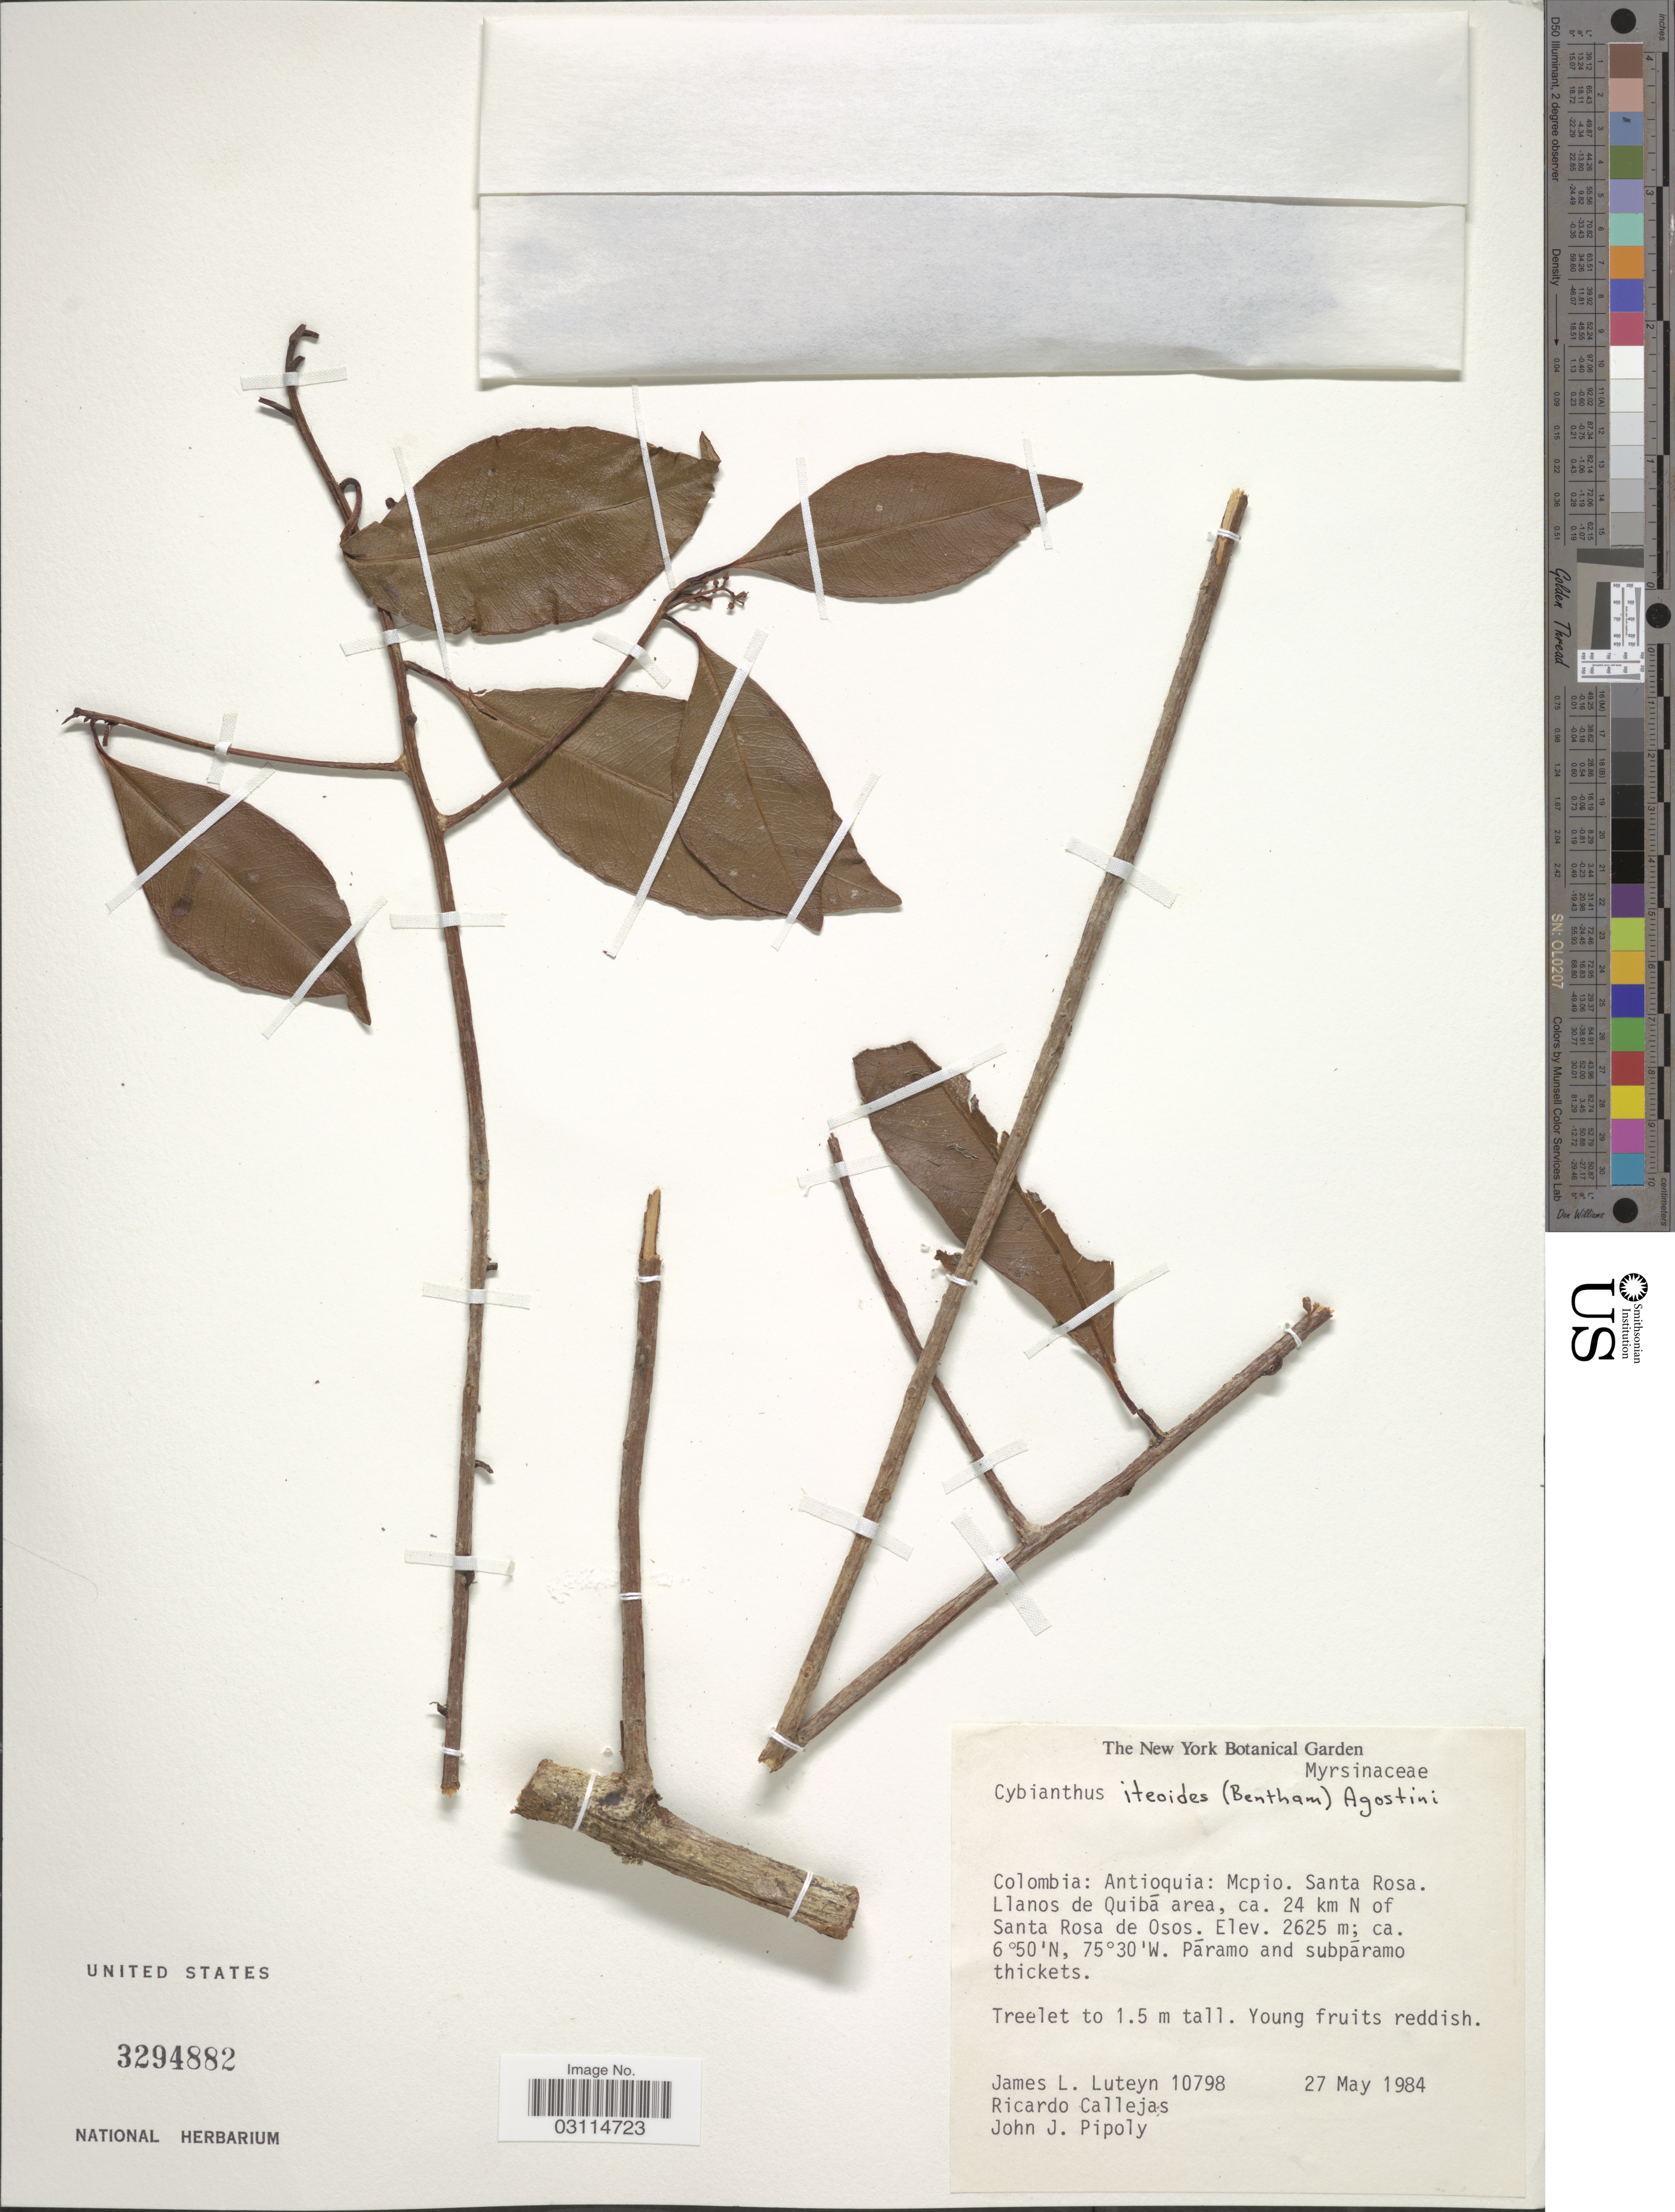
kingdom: Plantae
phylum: Tracheophyta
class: Magnoliopsida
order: Ericales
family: Primulaceae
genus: Cybianthus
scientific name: Cybianthus iteoides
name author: (Benth.) G. Agostini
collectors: J. Luteyn, R. Callejas & J. J. Pipoly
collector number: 10798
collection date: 1984-05-27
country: Colombia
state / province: Antioquia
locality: Mcpio. Santa Rosa. Llanos de Quibá area, ca. 24 km N of Santa Rosa de Osos.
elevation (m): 2625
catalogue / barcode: US 3294882